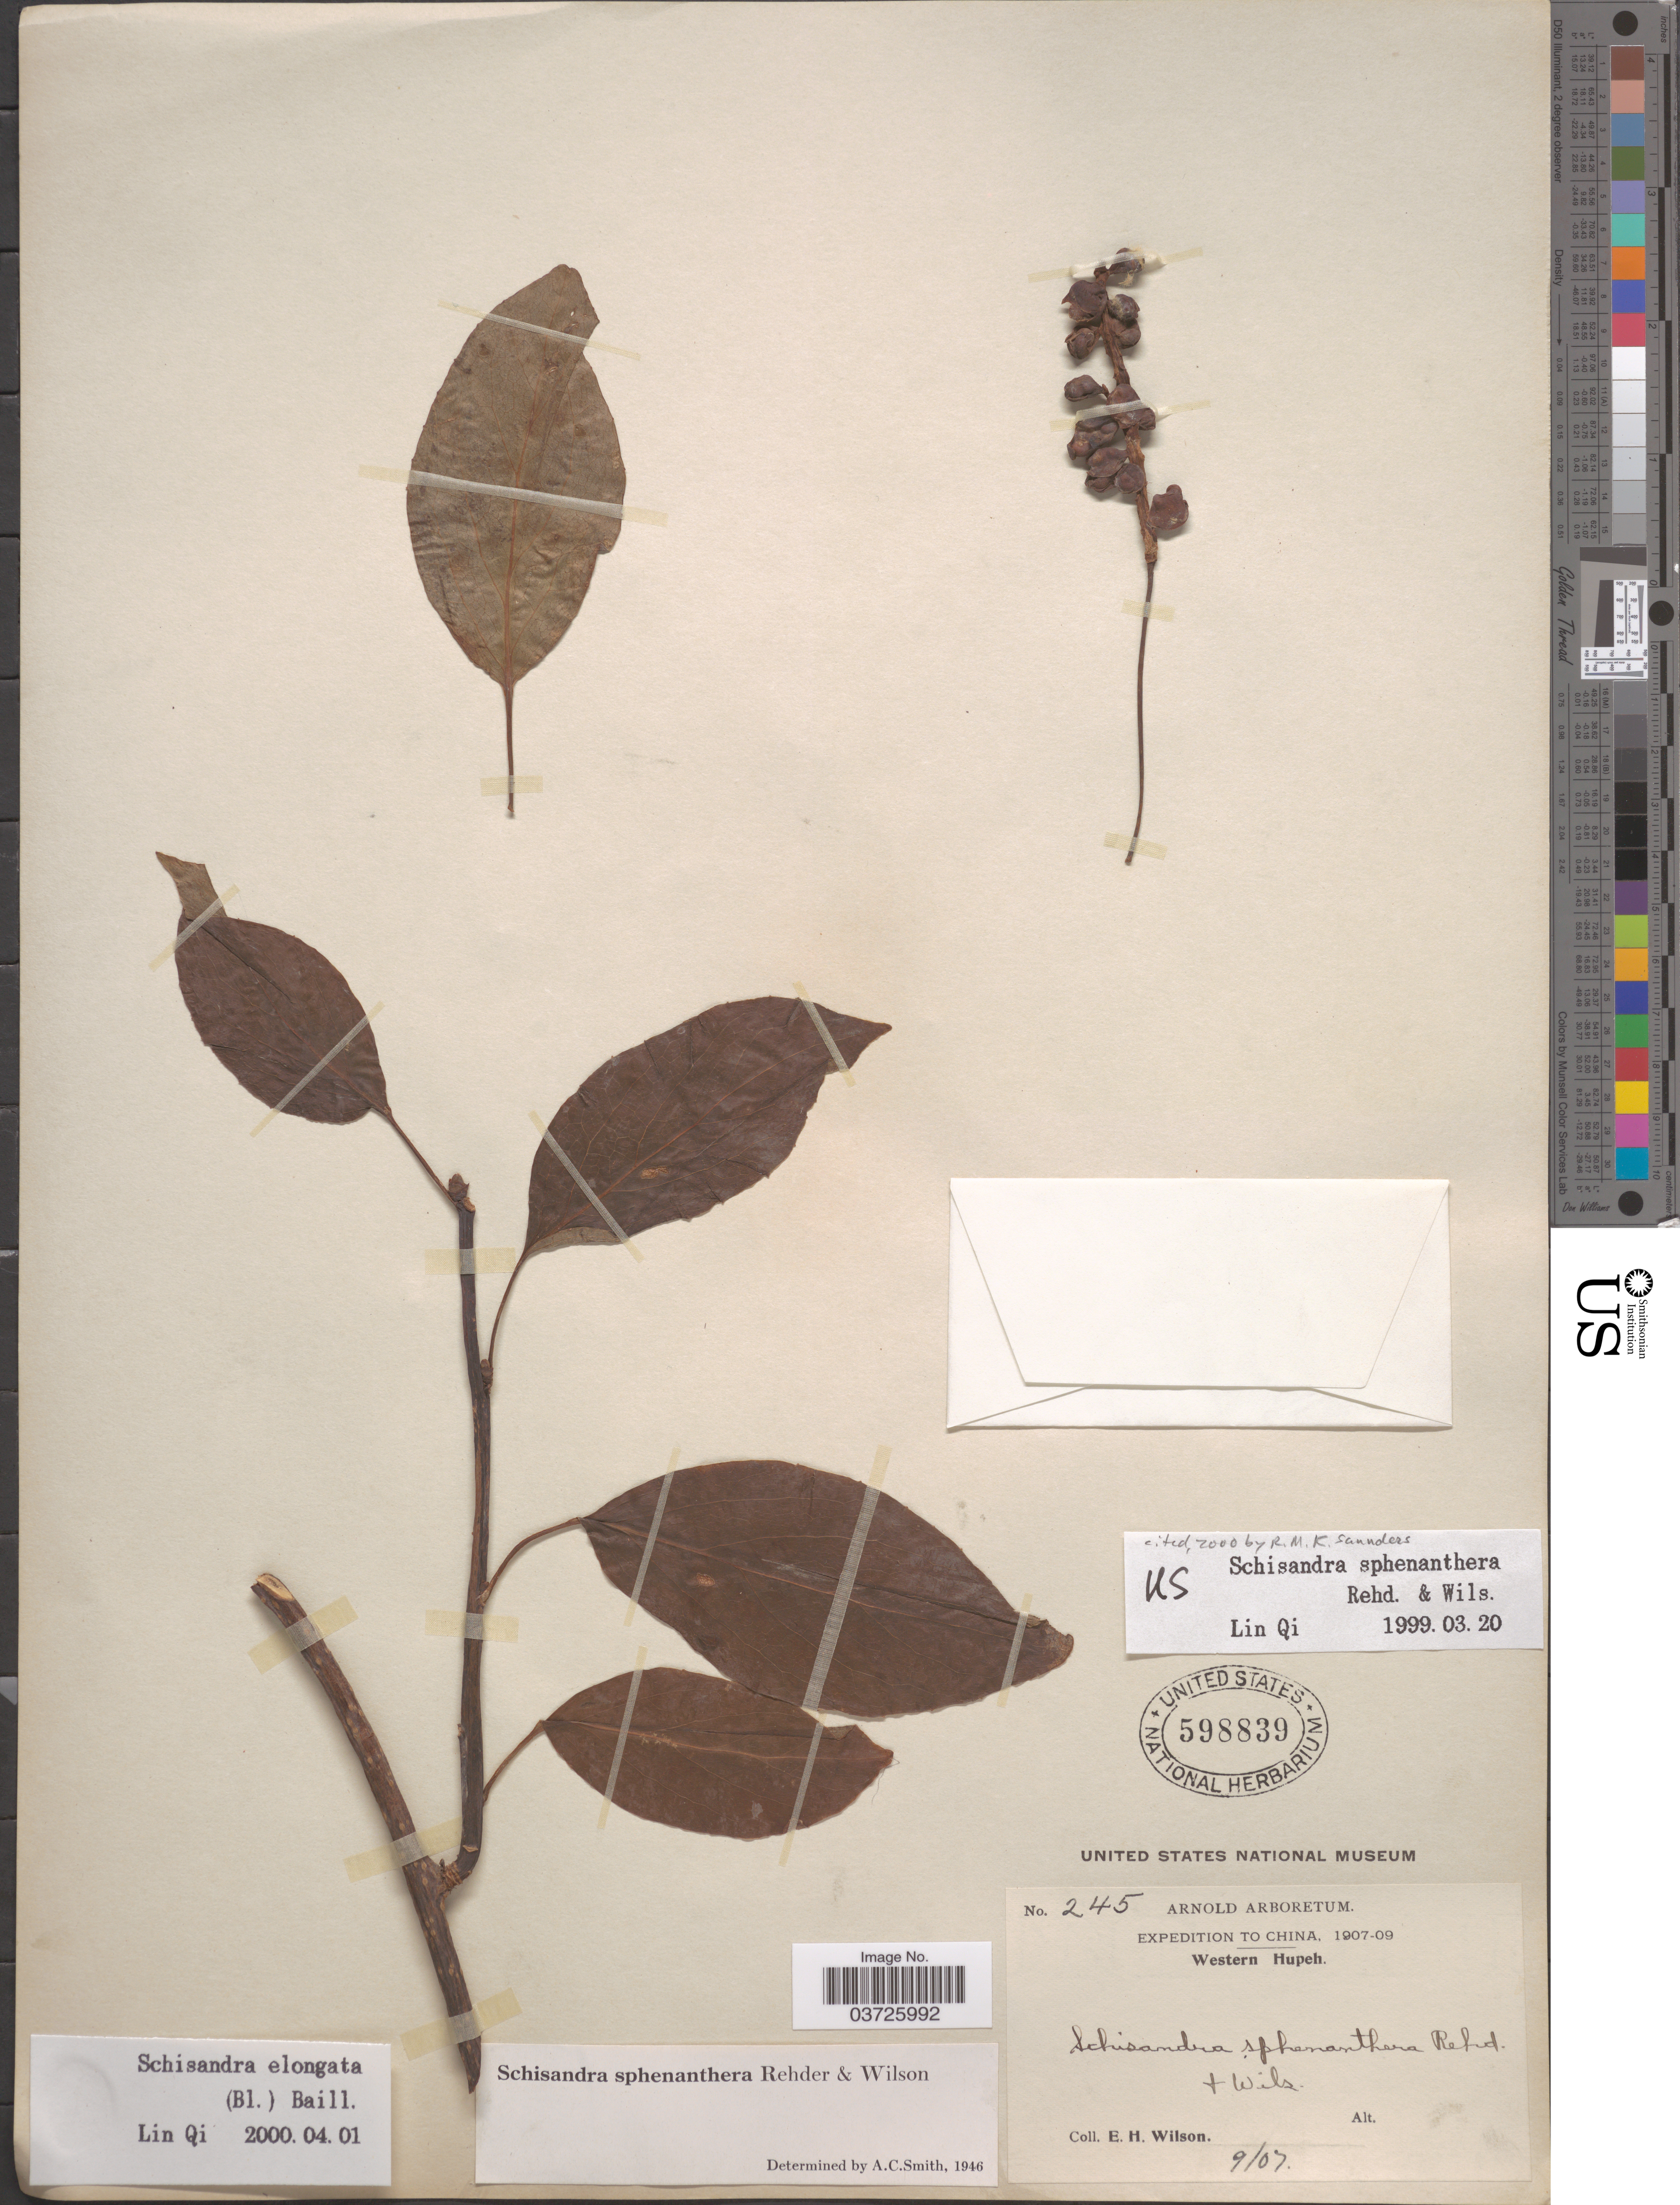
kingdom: Plantae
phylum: Tracheophyta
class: Magnoliopsida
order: Austrobaileyales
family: Schisandraceae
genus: Schisandra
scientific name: Schisandra elongata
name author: (Blume) Baill.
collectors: E. Wilson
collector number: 245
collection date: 1907-09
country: China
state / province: Hubei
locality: Western Hupeh.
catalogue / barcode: US 598839